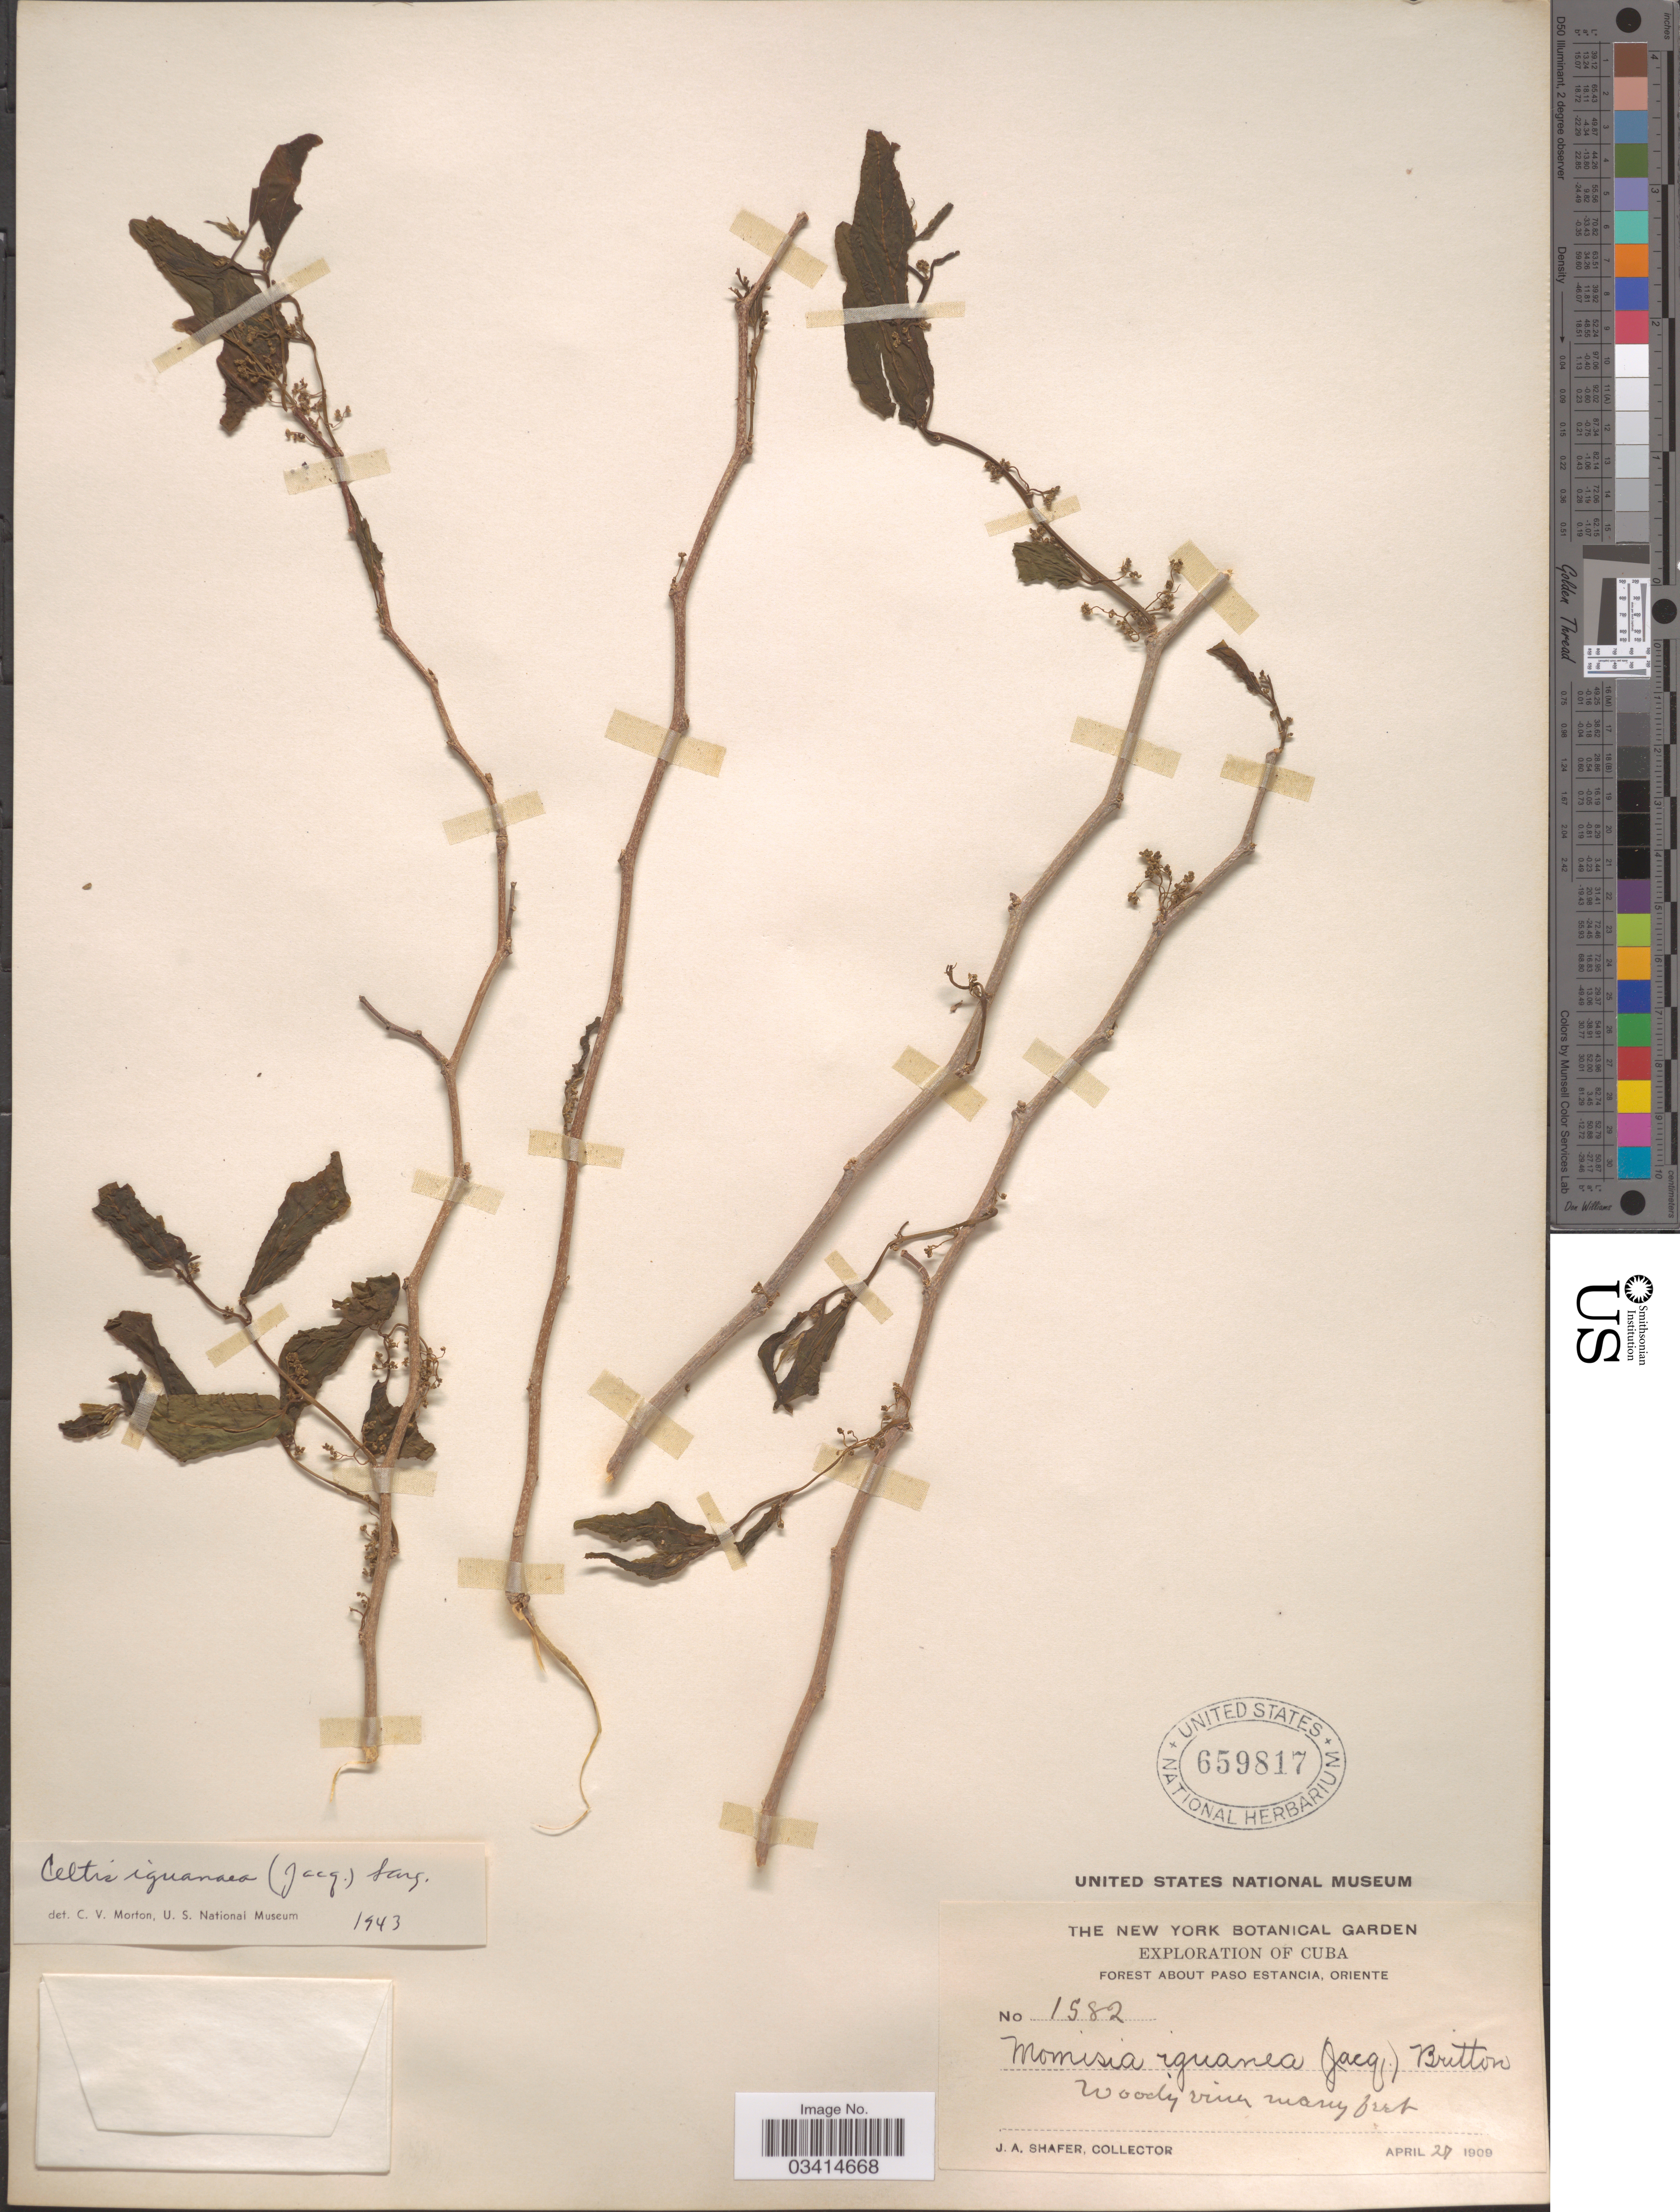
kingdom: Plantae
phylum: Tracheophyta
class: Magnoliopsida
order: Rosales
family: Cannabaceae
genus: Celtis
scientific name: Celtis iguanaea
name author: (Jacq.) Sarg.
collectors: J. A. Shafer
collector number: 1582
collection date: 1909-04-27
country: Cuba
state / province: Oriente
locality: Forest about Paso Estancia.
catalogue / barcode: US 659817